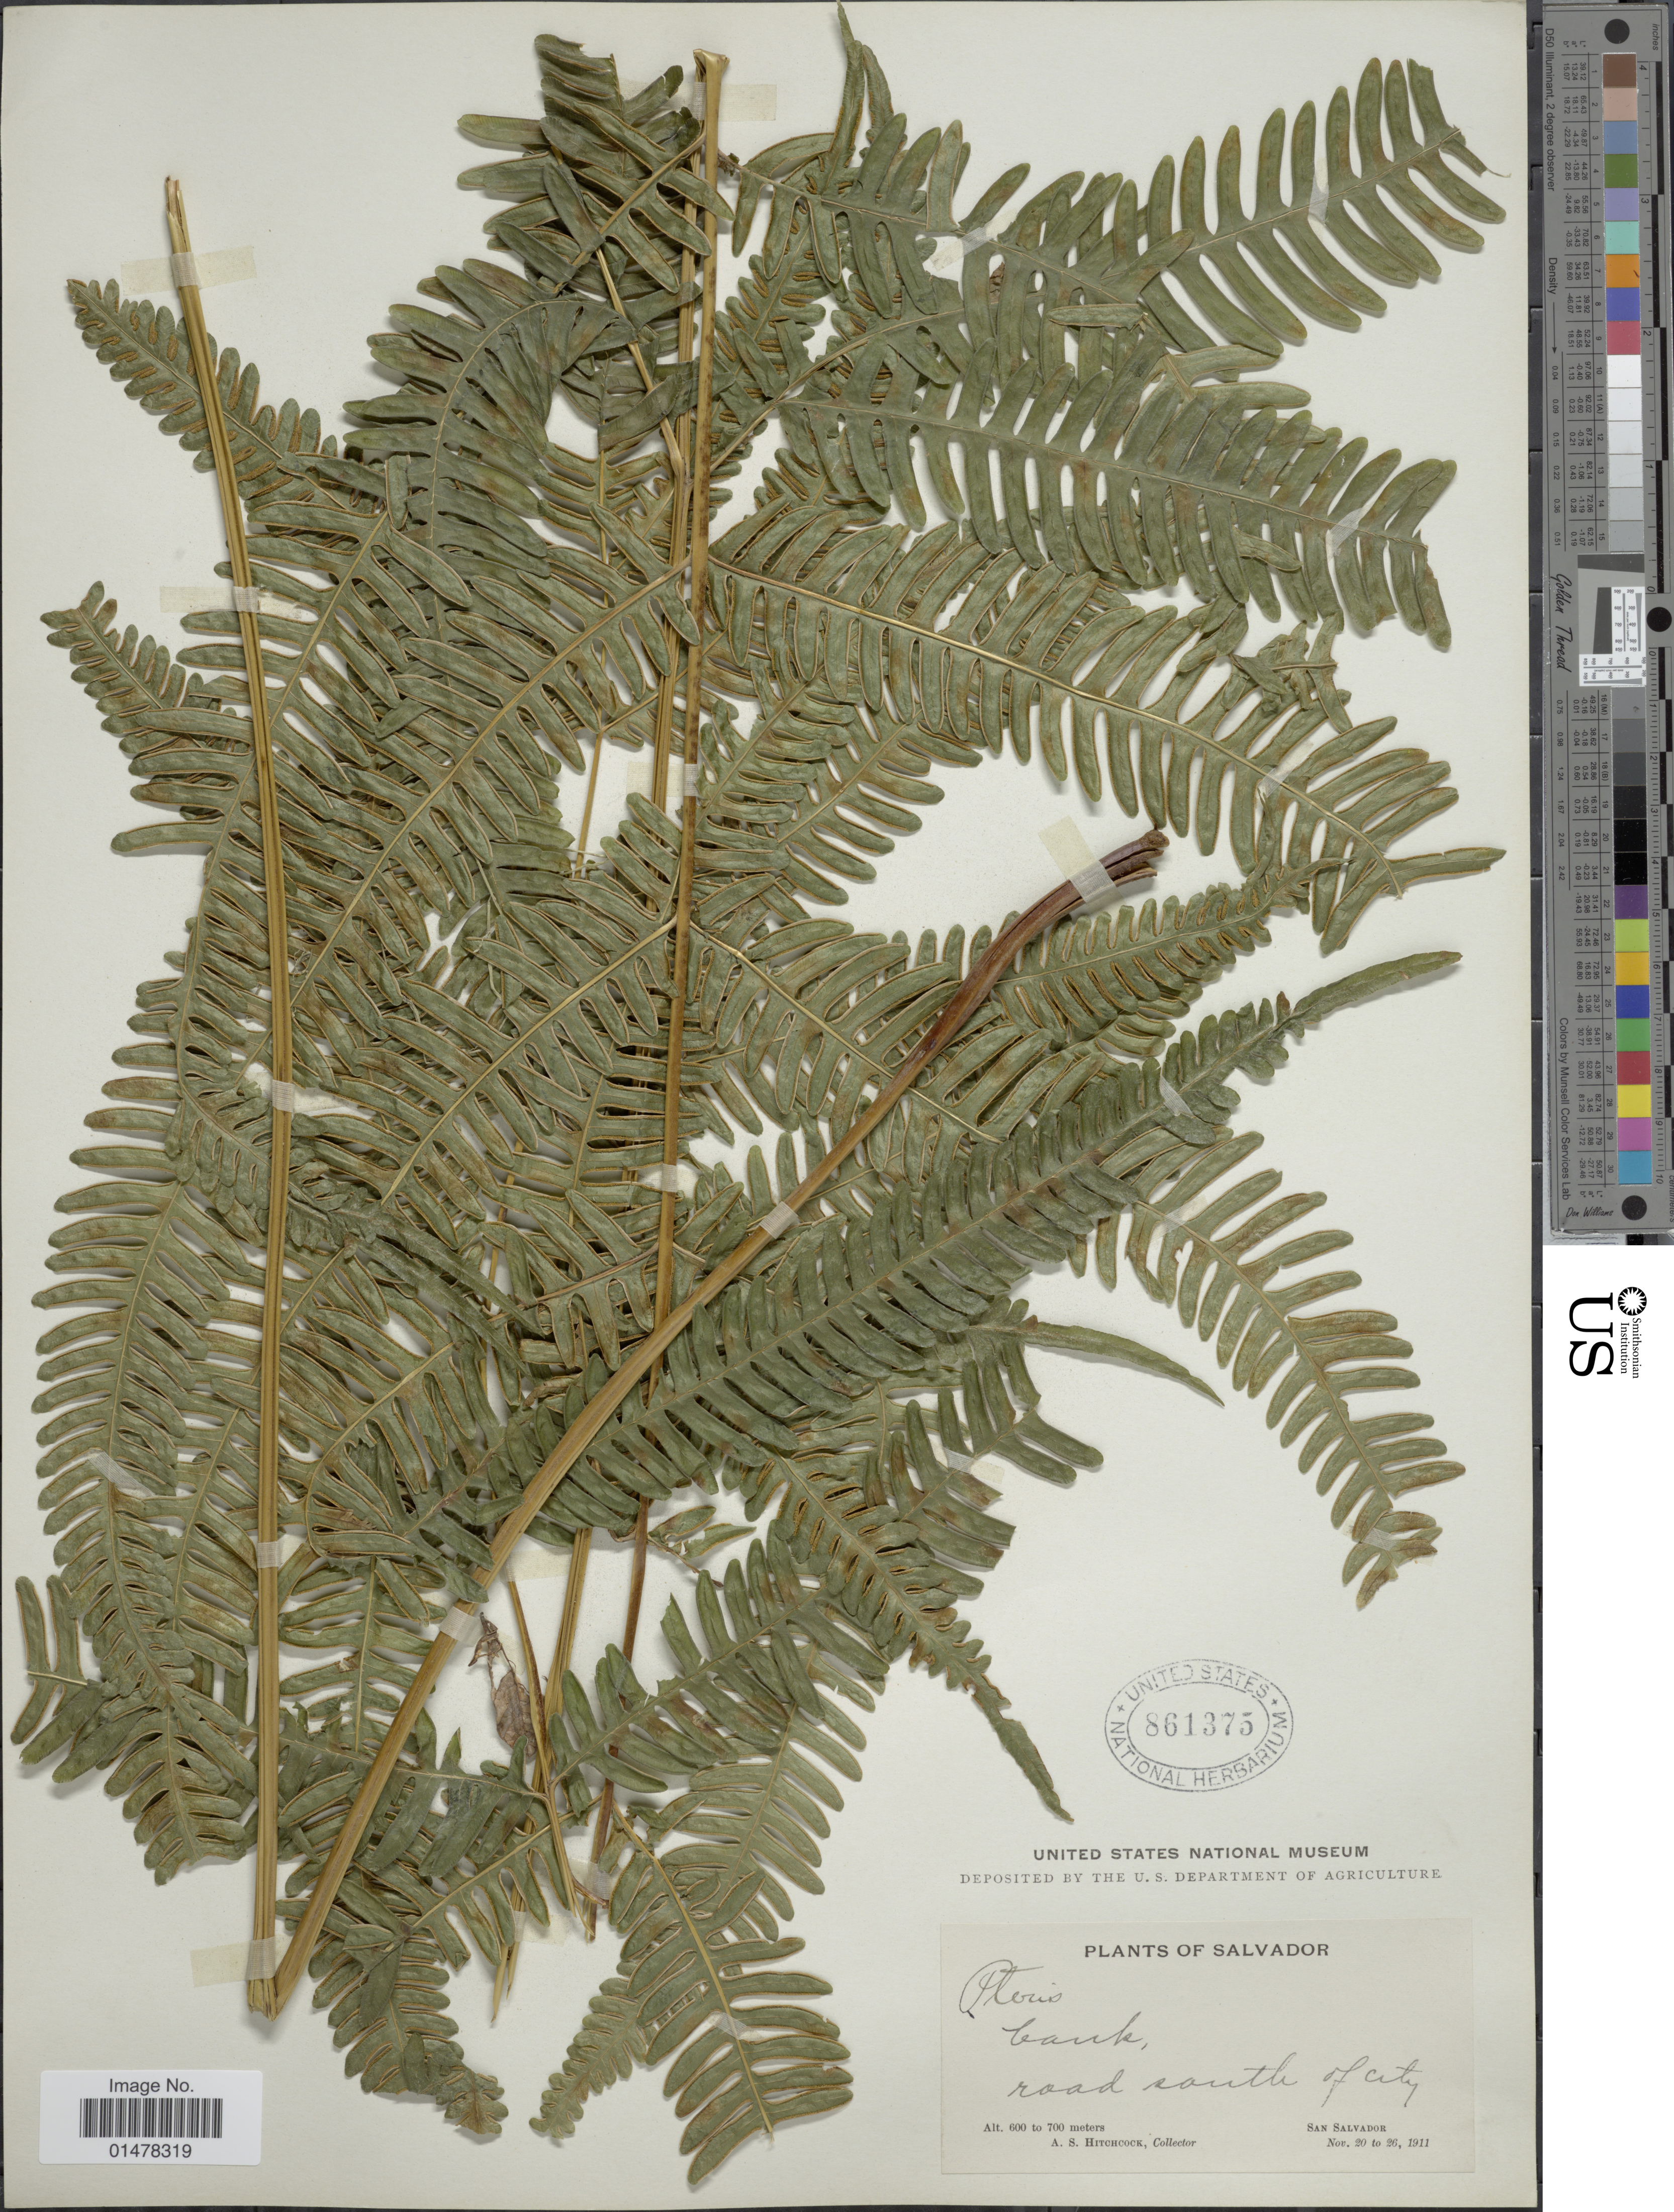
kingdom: Plantae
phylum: Tracheophyta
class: Polypodiopsida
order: Polypodiales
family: Pteridaceae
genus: Pteris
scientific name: Pteris quadriaurita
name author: Retz.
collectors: A. S. Hitchcock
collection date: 1911-11-20/1911-11-26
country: El Salvador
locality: El Salvador, bank, road south of city, San Salvador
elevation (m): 600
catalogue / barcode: US 861375